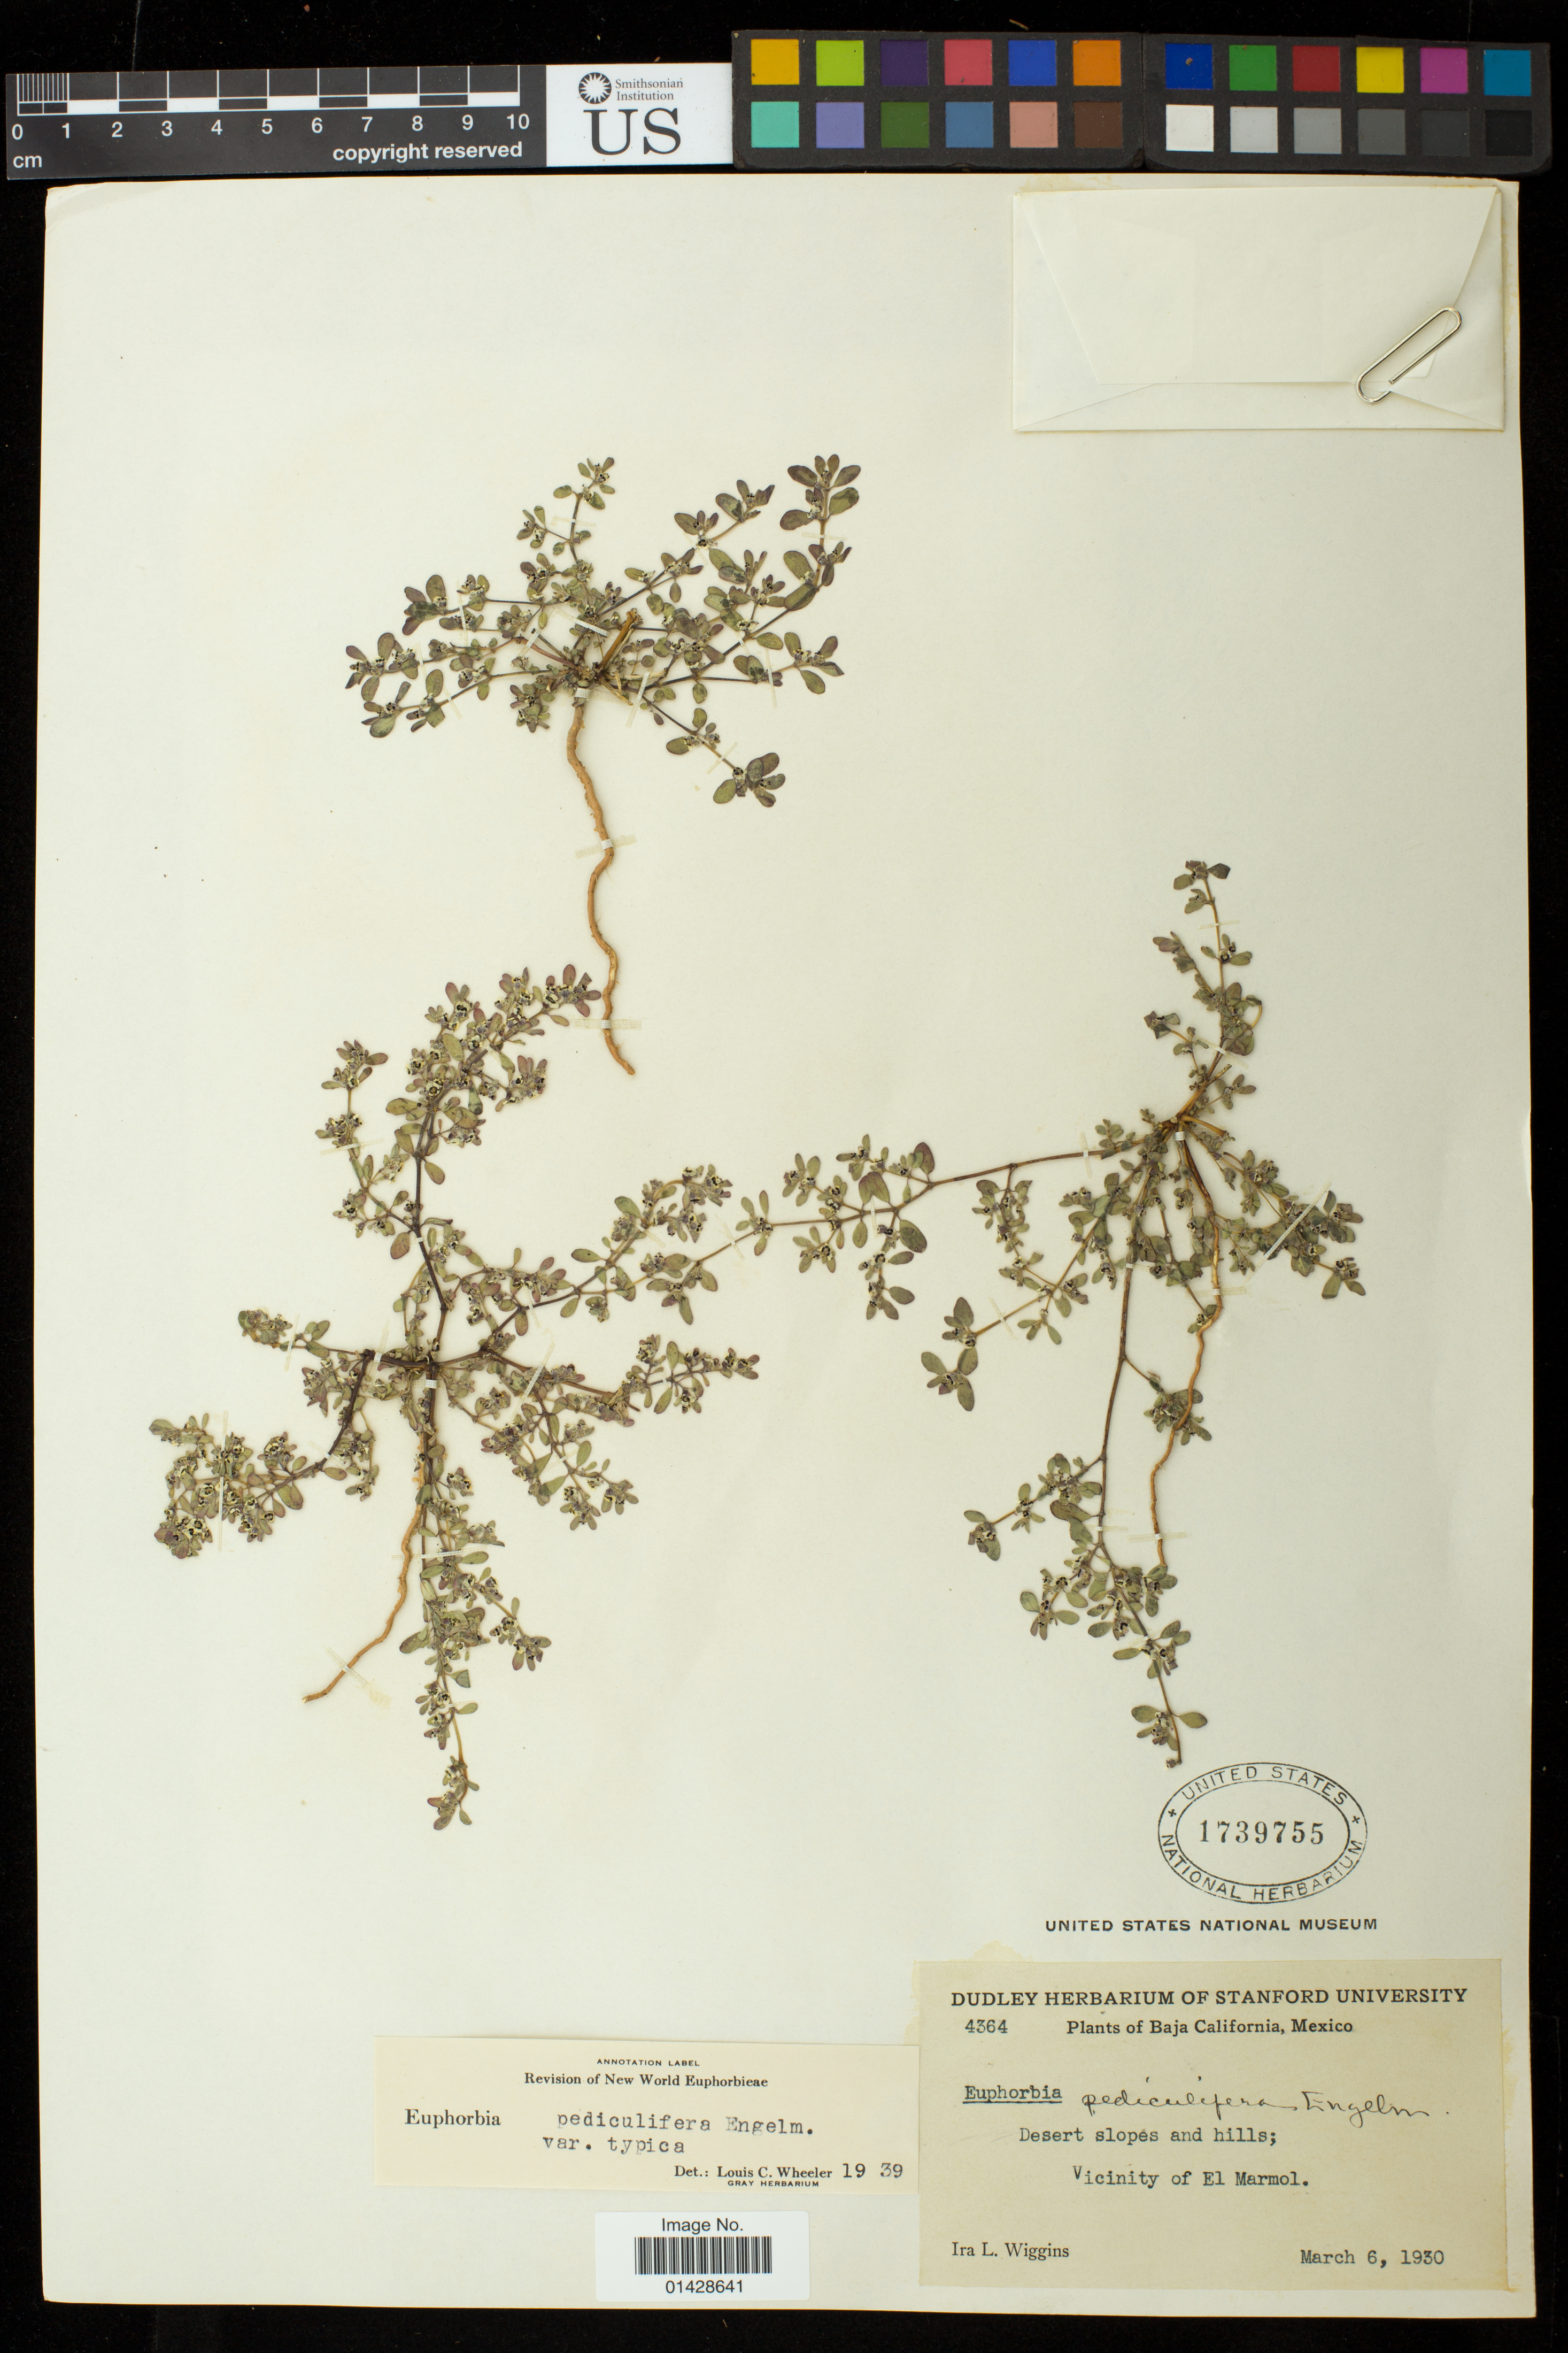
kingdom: Plantae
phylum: Tracheophyta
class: Magnoliopsida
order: Malpighiales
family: Euphorbiaceae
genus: Euphorbia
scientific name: Euphorbia pediculifera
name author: Engelm.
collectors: I. L. Wiggins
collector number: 4364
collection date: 1930-03-06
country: Mexico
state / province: Baja California Norte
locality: Desert slopes and hills; Vicinity of El Marmol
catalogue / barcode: US 1739755